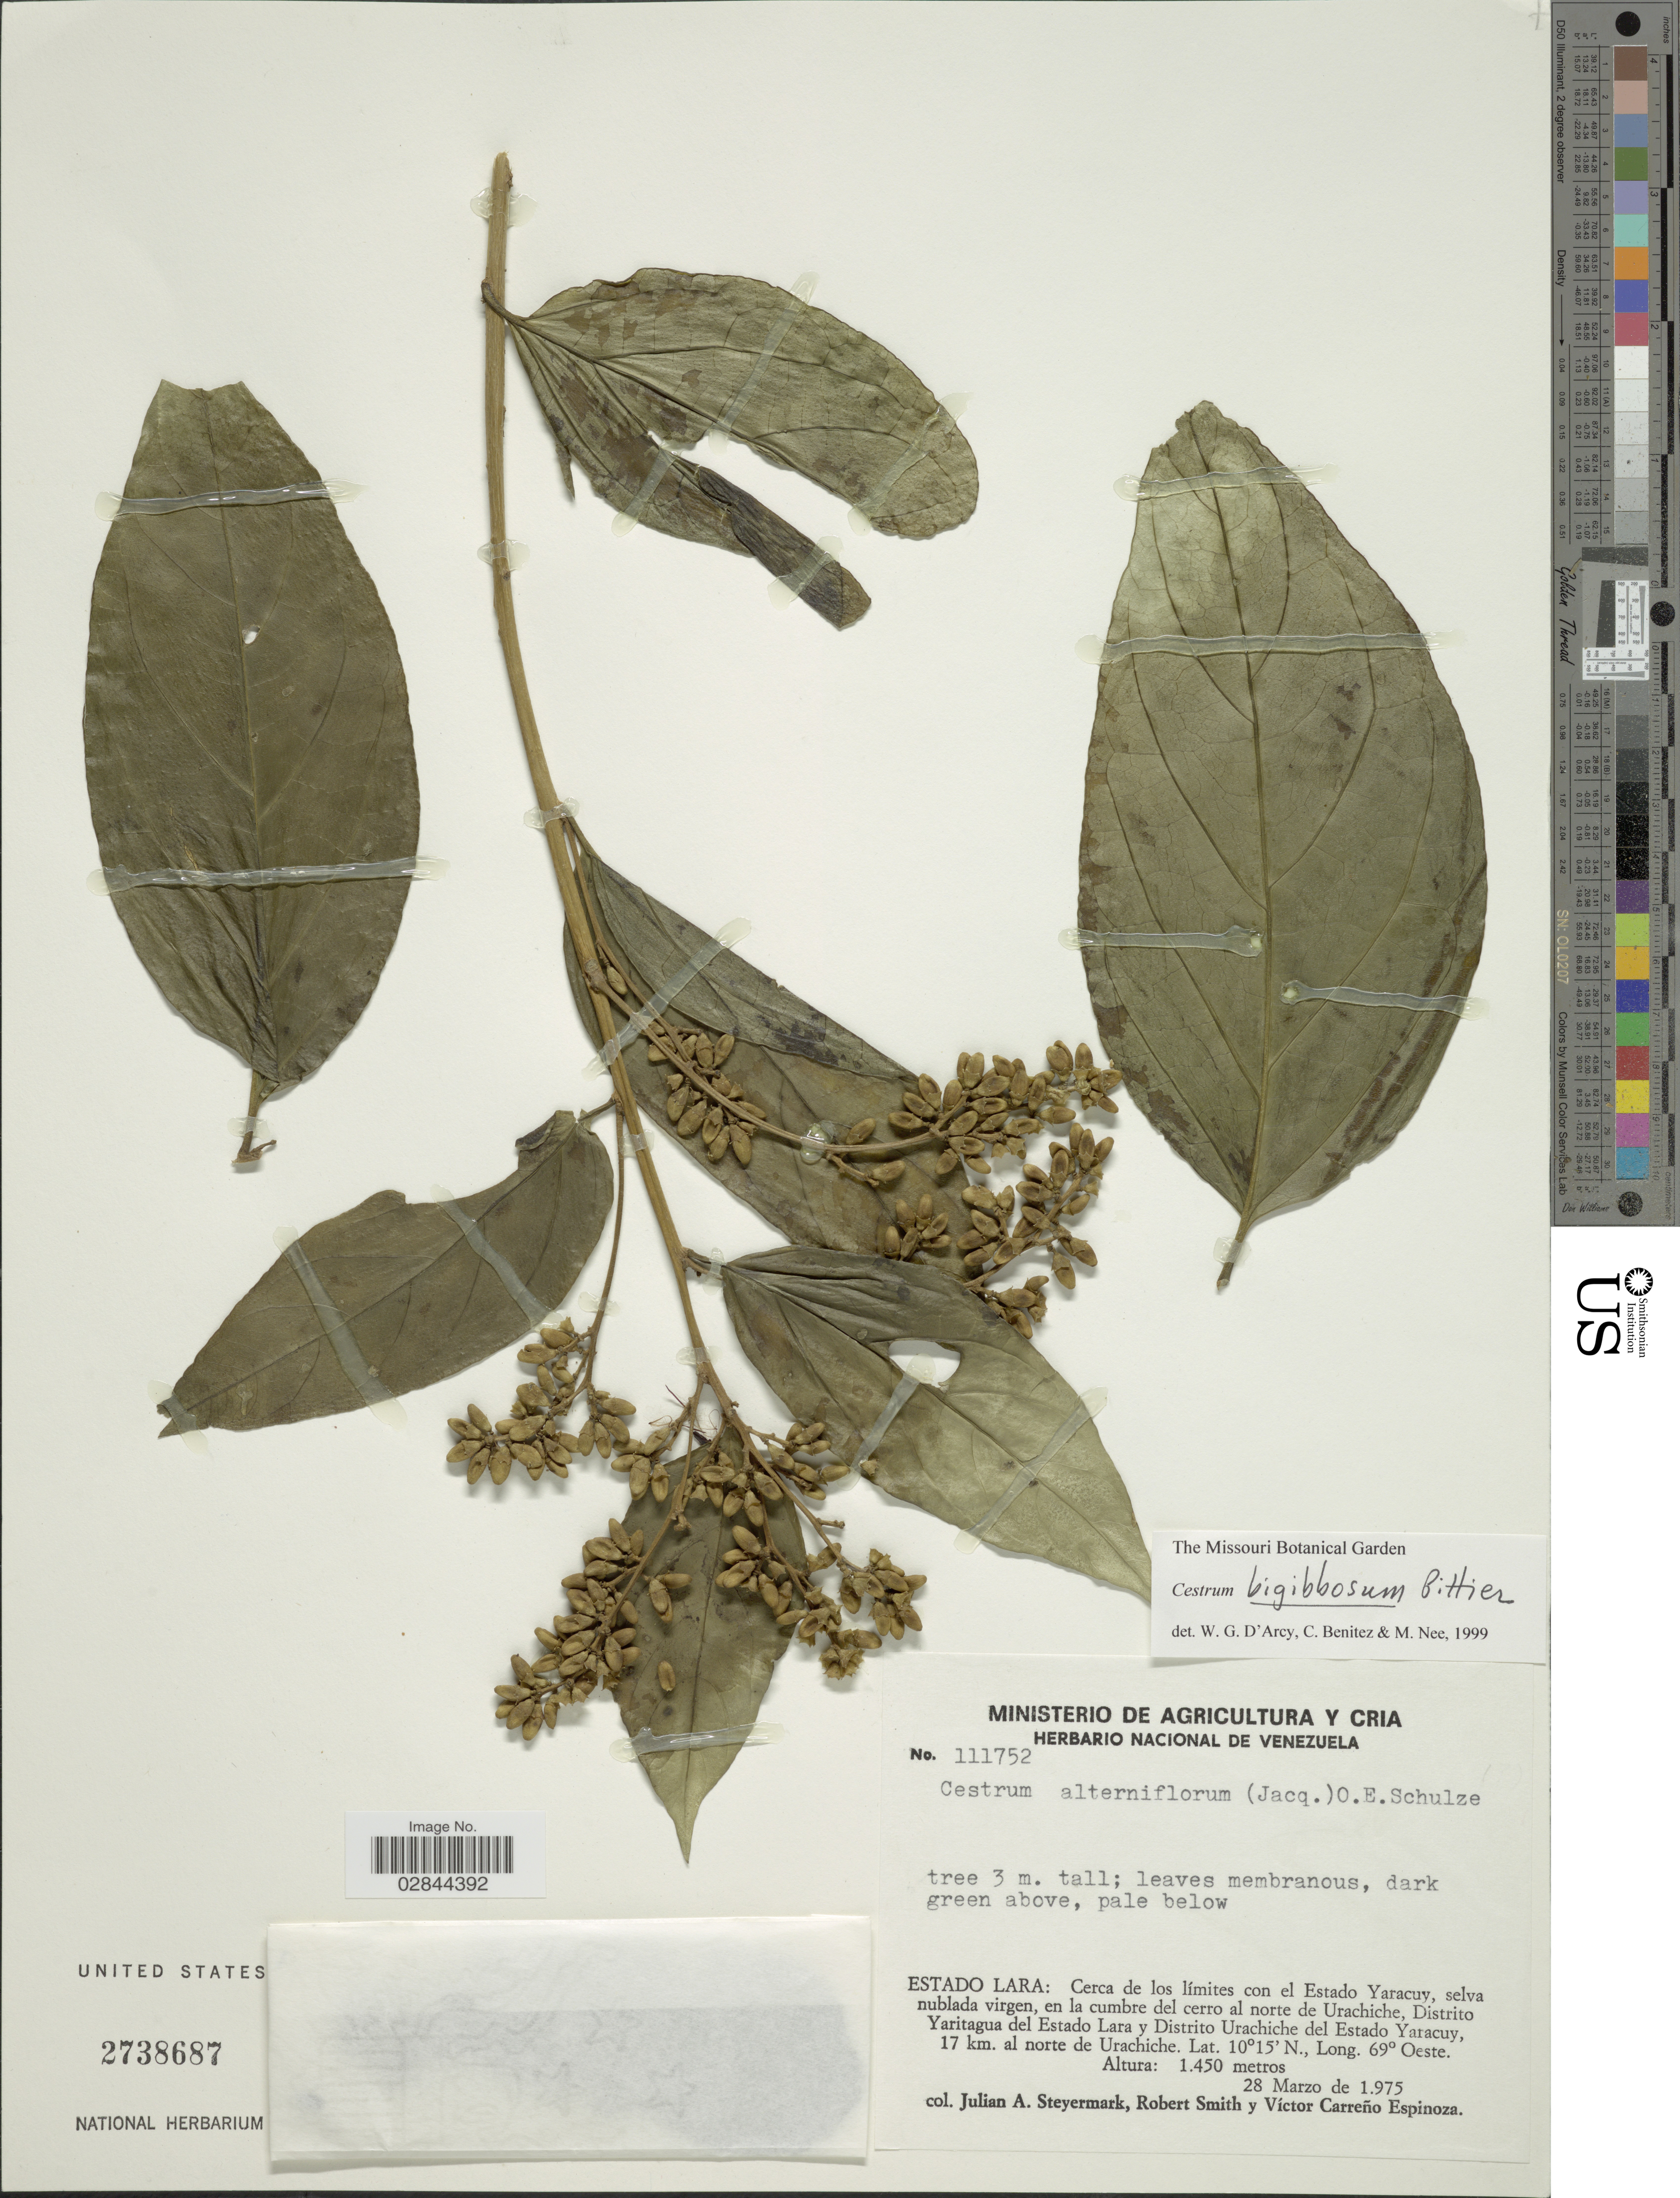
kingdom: Plantae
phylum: Tracheophyta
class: Magnoliopsida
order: Solanales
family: Solanaceae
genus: Cestrum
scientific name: Cestrum bigibbosum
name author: Pittier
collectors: J. Steyermark, R. Smith & V. Carreño E.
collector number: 111752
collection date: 1975-03-28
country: Venezuela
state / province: Lara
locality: Cerca de los límites con el Estado Yaracuy, selva nublada virgen, en la cumbre del cerro norte de Urachiche, Distrito Yaritagua del Estado Lara y Distrito Urachiche del Estado Yaracuy, 17 km. al norte de Urachiche.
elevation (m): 1450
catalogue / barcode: US 2738687